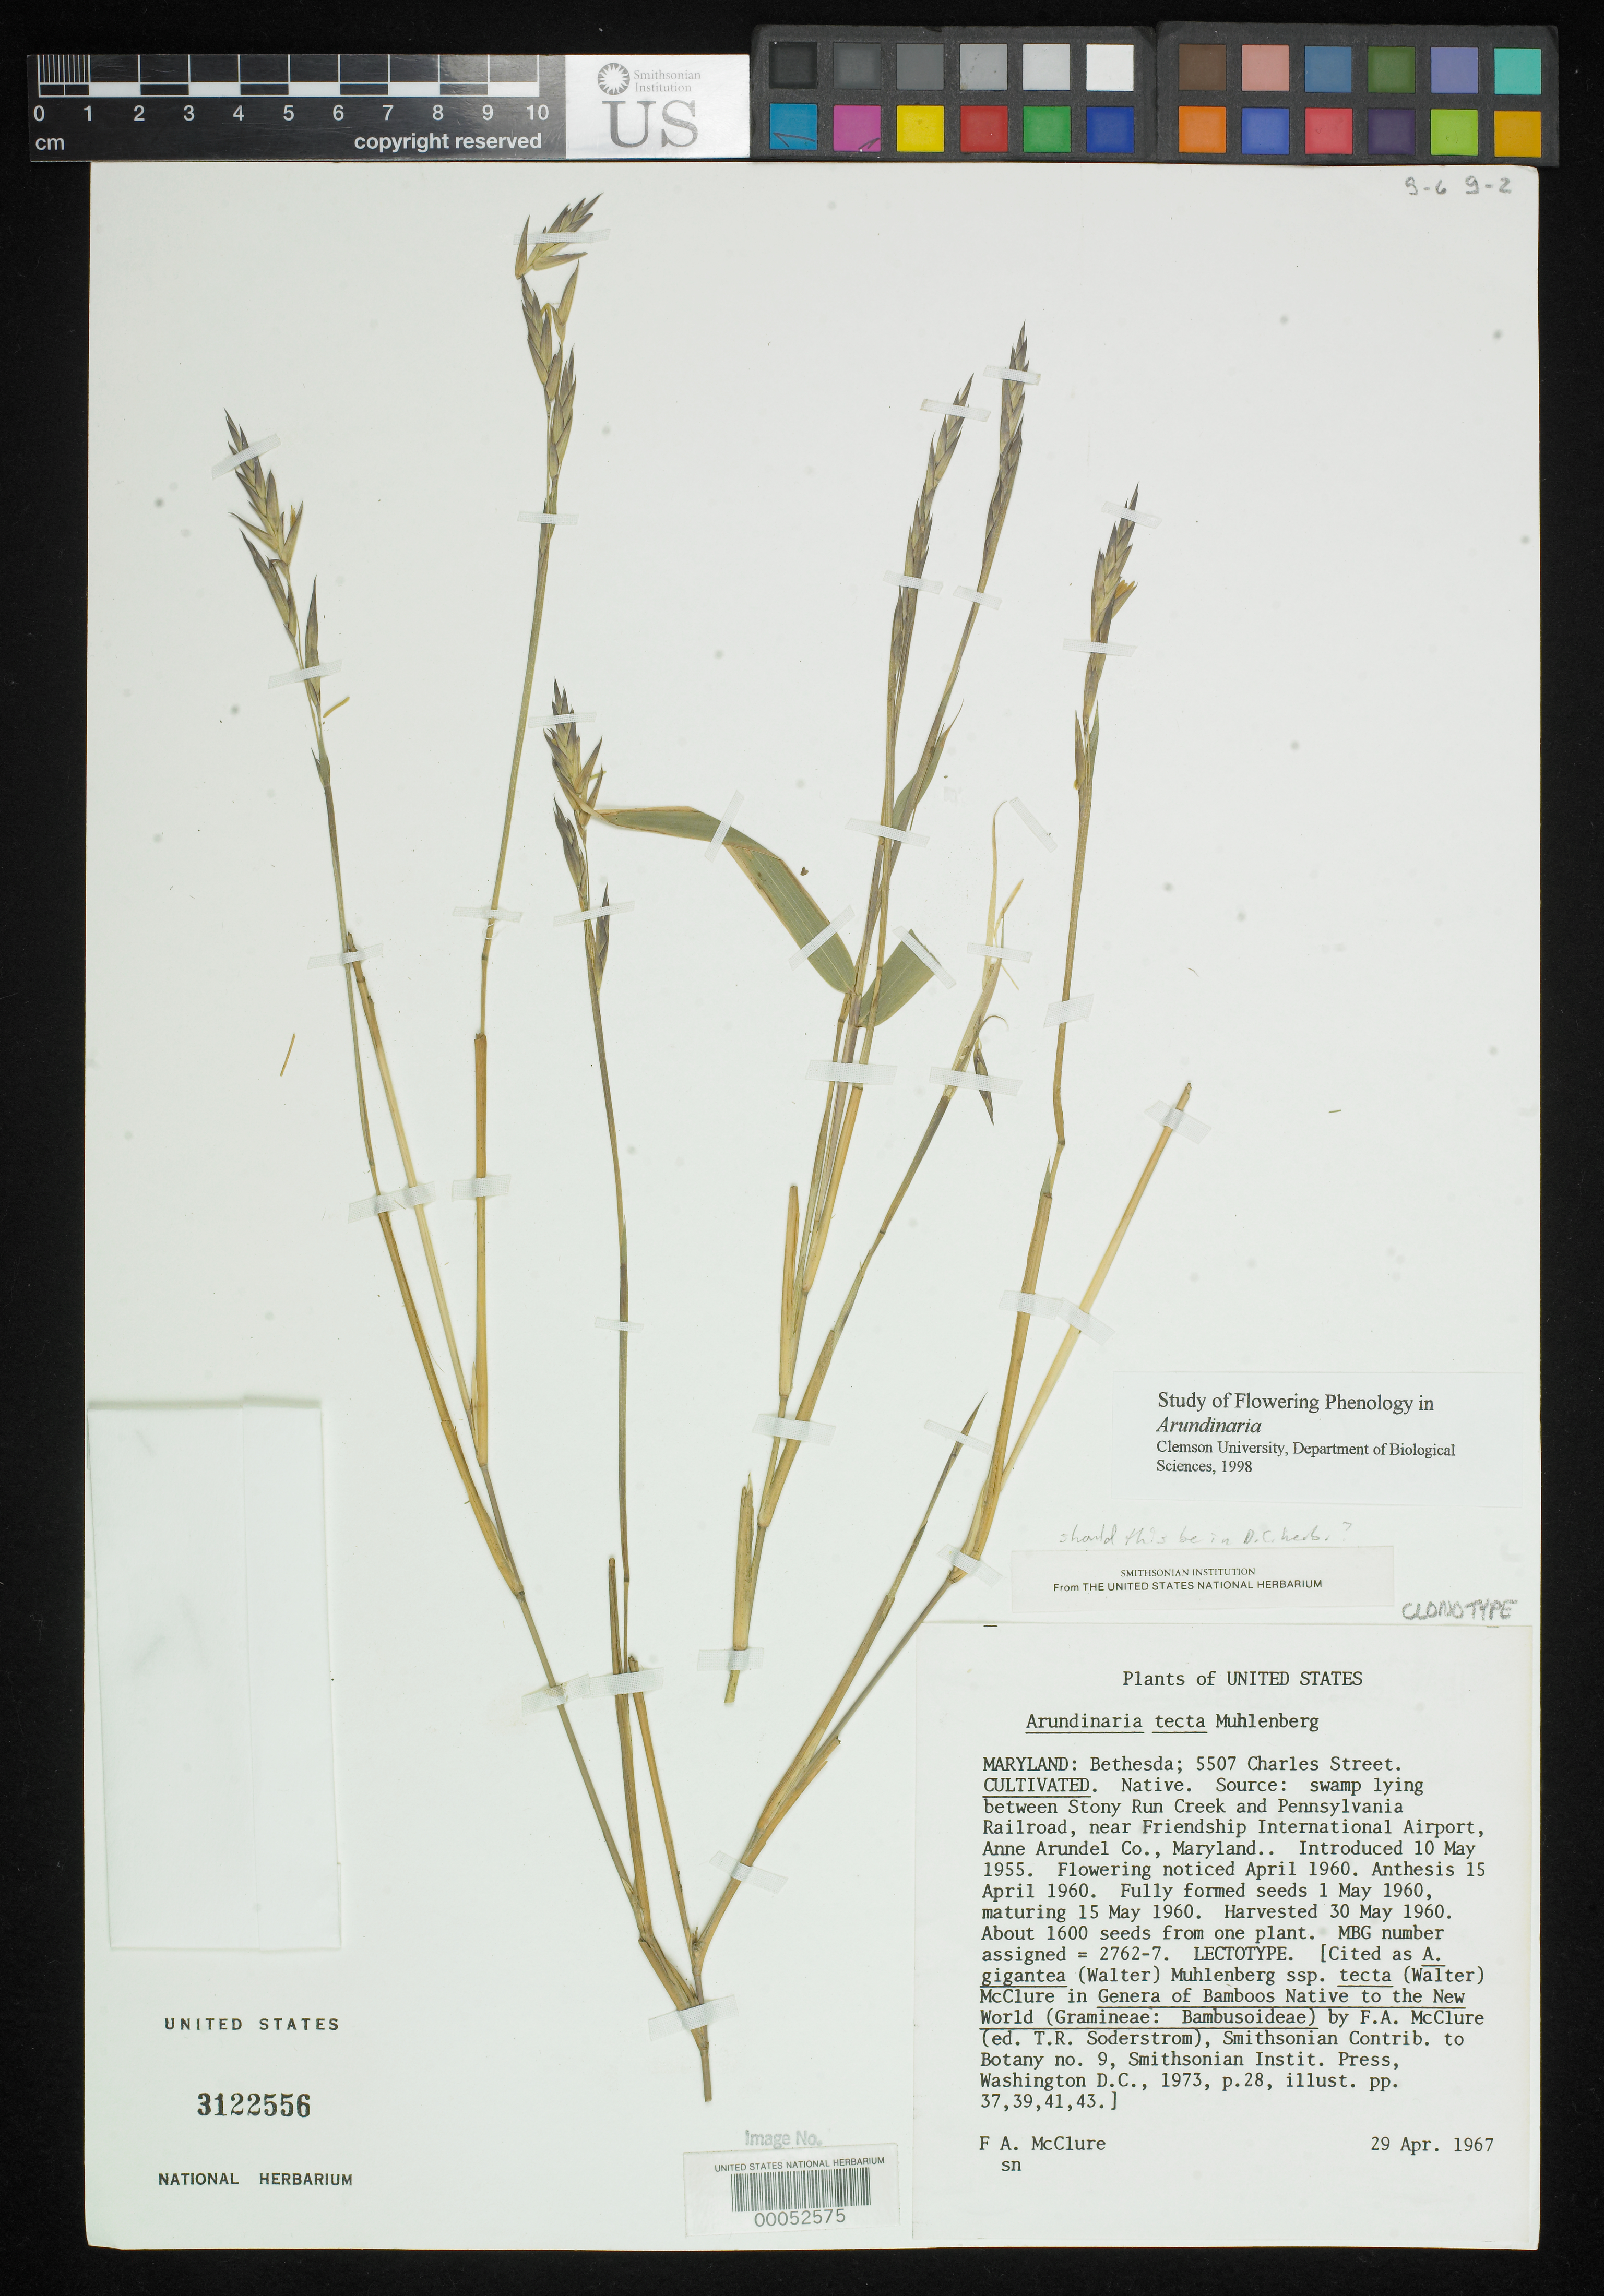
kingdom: Plantae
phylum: Tracheophyta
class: Liliopsida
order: Poales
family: Poaceae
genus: Arundinaria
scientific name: Arundinaria tecta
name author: (Walter) Muhl.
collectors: F. A. McClure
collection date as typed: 29 Apr 1967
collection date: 1967-04-29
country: United States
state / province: Maryland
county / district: Montgomery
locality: Bethseda, 5507 charles street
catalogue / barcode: US 3122556